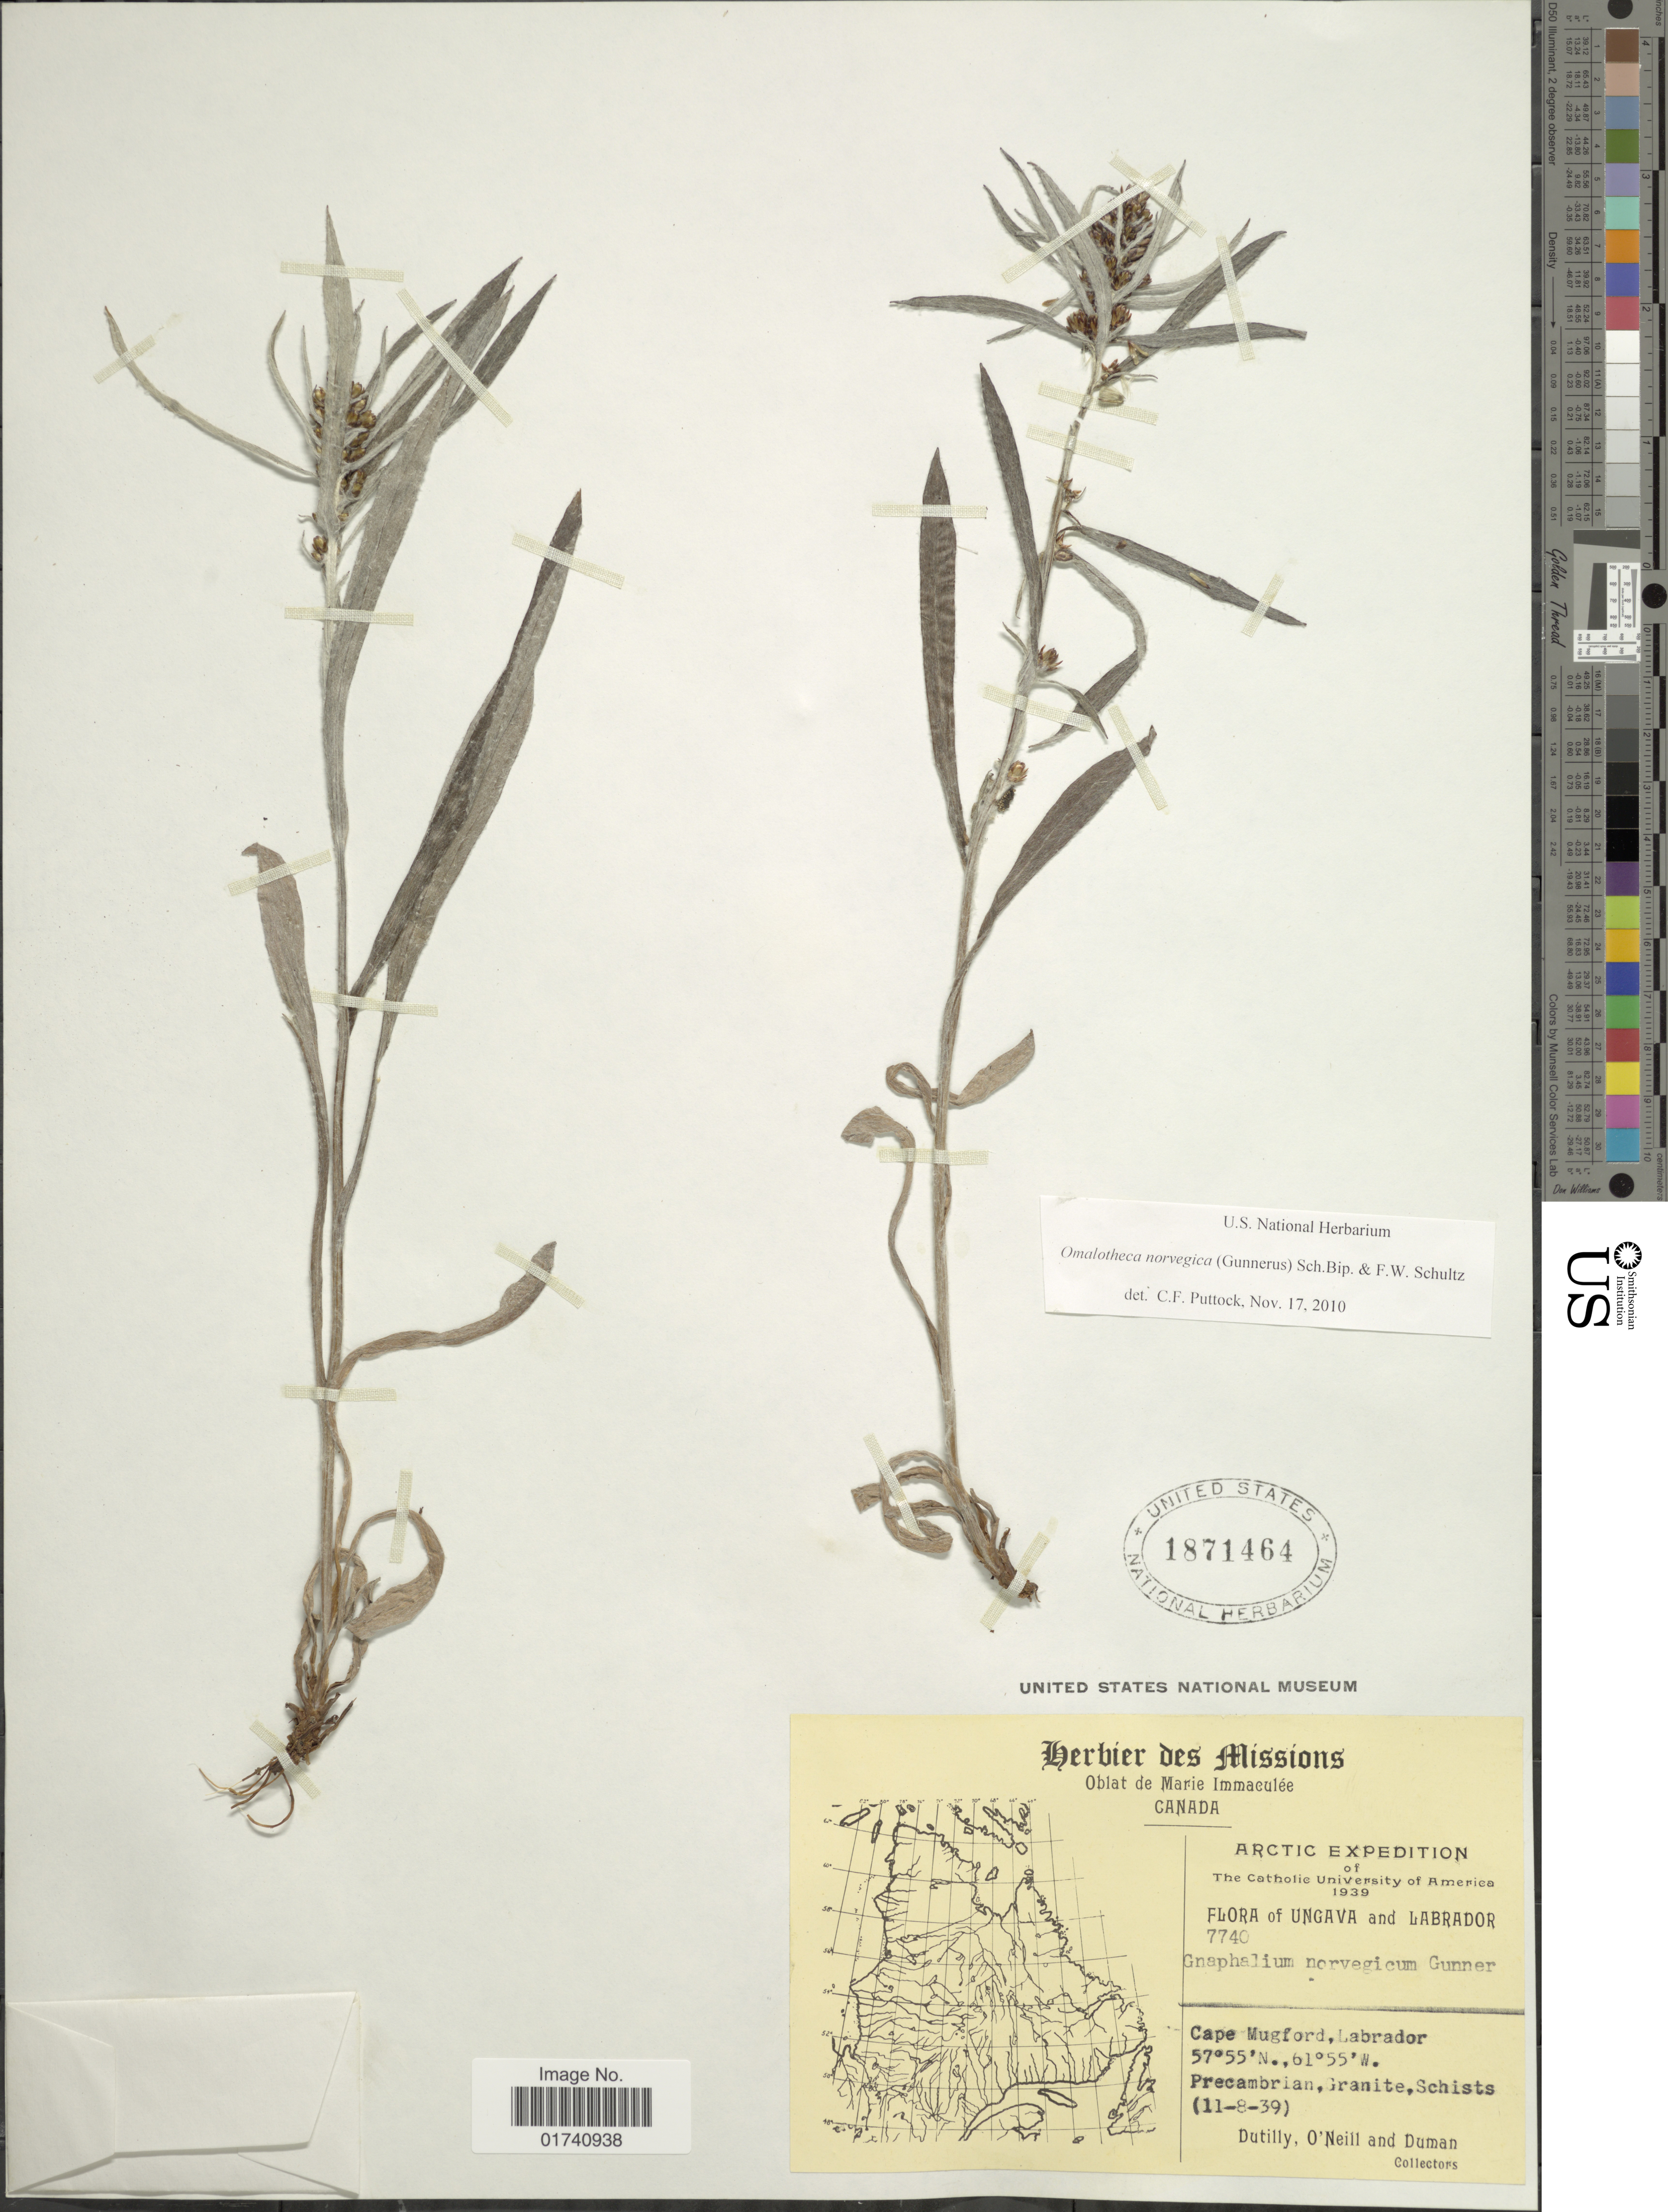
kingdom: Plantae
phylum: Tracheophyta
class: Magnoliopsida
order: Asterales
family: Asteraceae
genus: Omalotheca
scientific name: Omalotheca norvegica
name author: (Gunnerus) Sch. Bip. & F.W. Schultz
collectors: -. Dutilly, -. O'Neill & -. Duman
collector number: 7740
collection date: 1939-08-11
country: Canada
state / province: Newfoundland and Labrador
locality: Ungava and Labrador. Cape Mugford.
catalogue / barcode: US 1871464